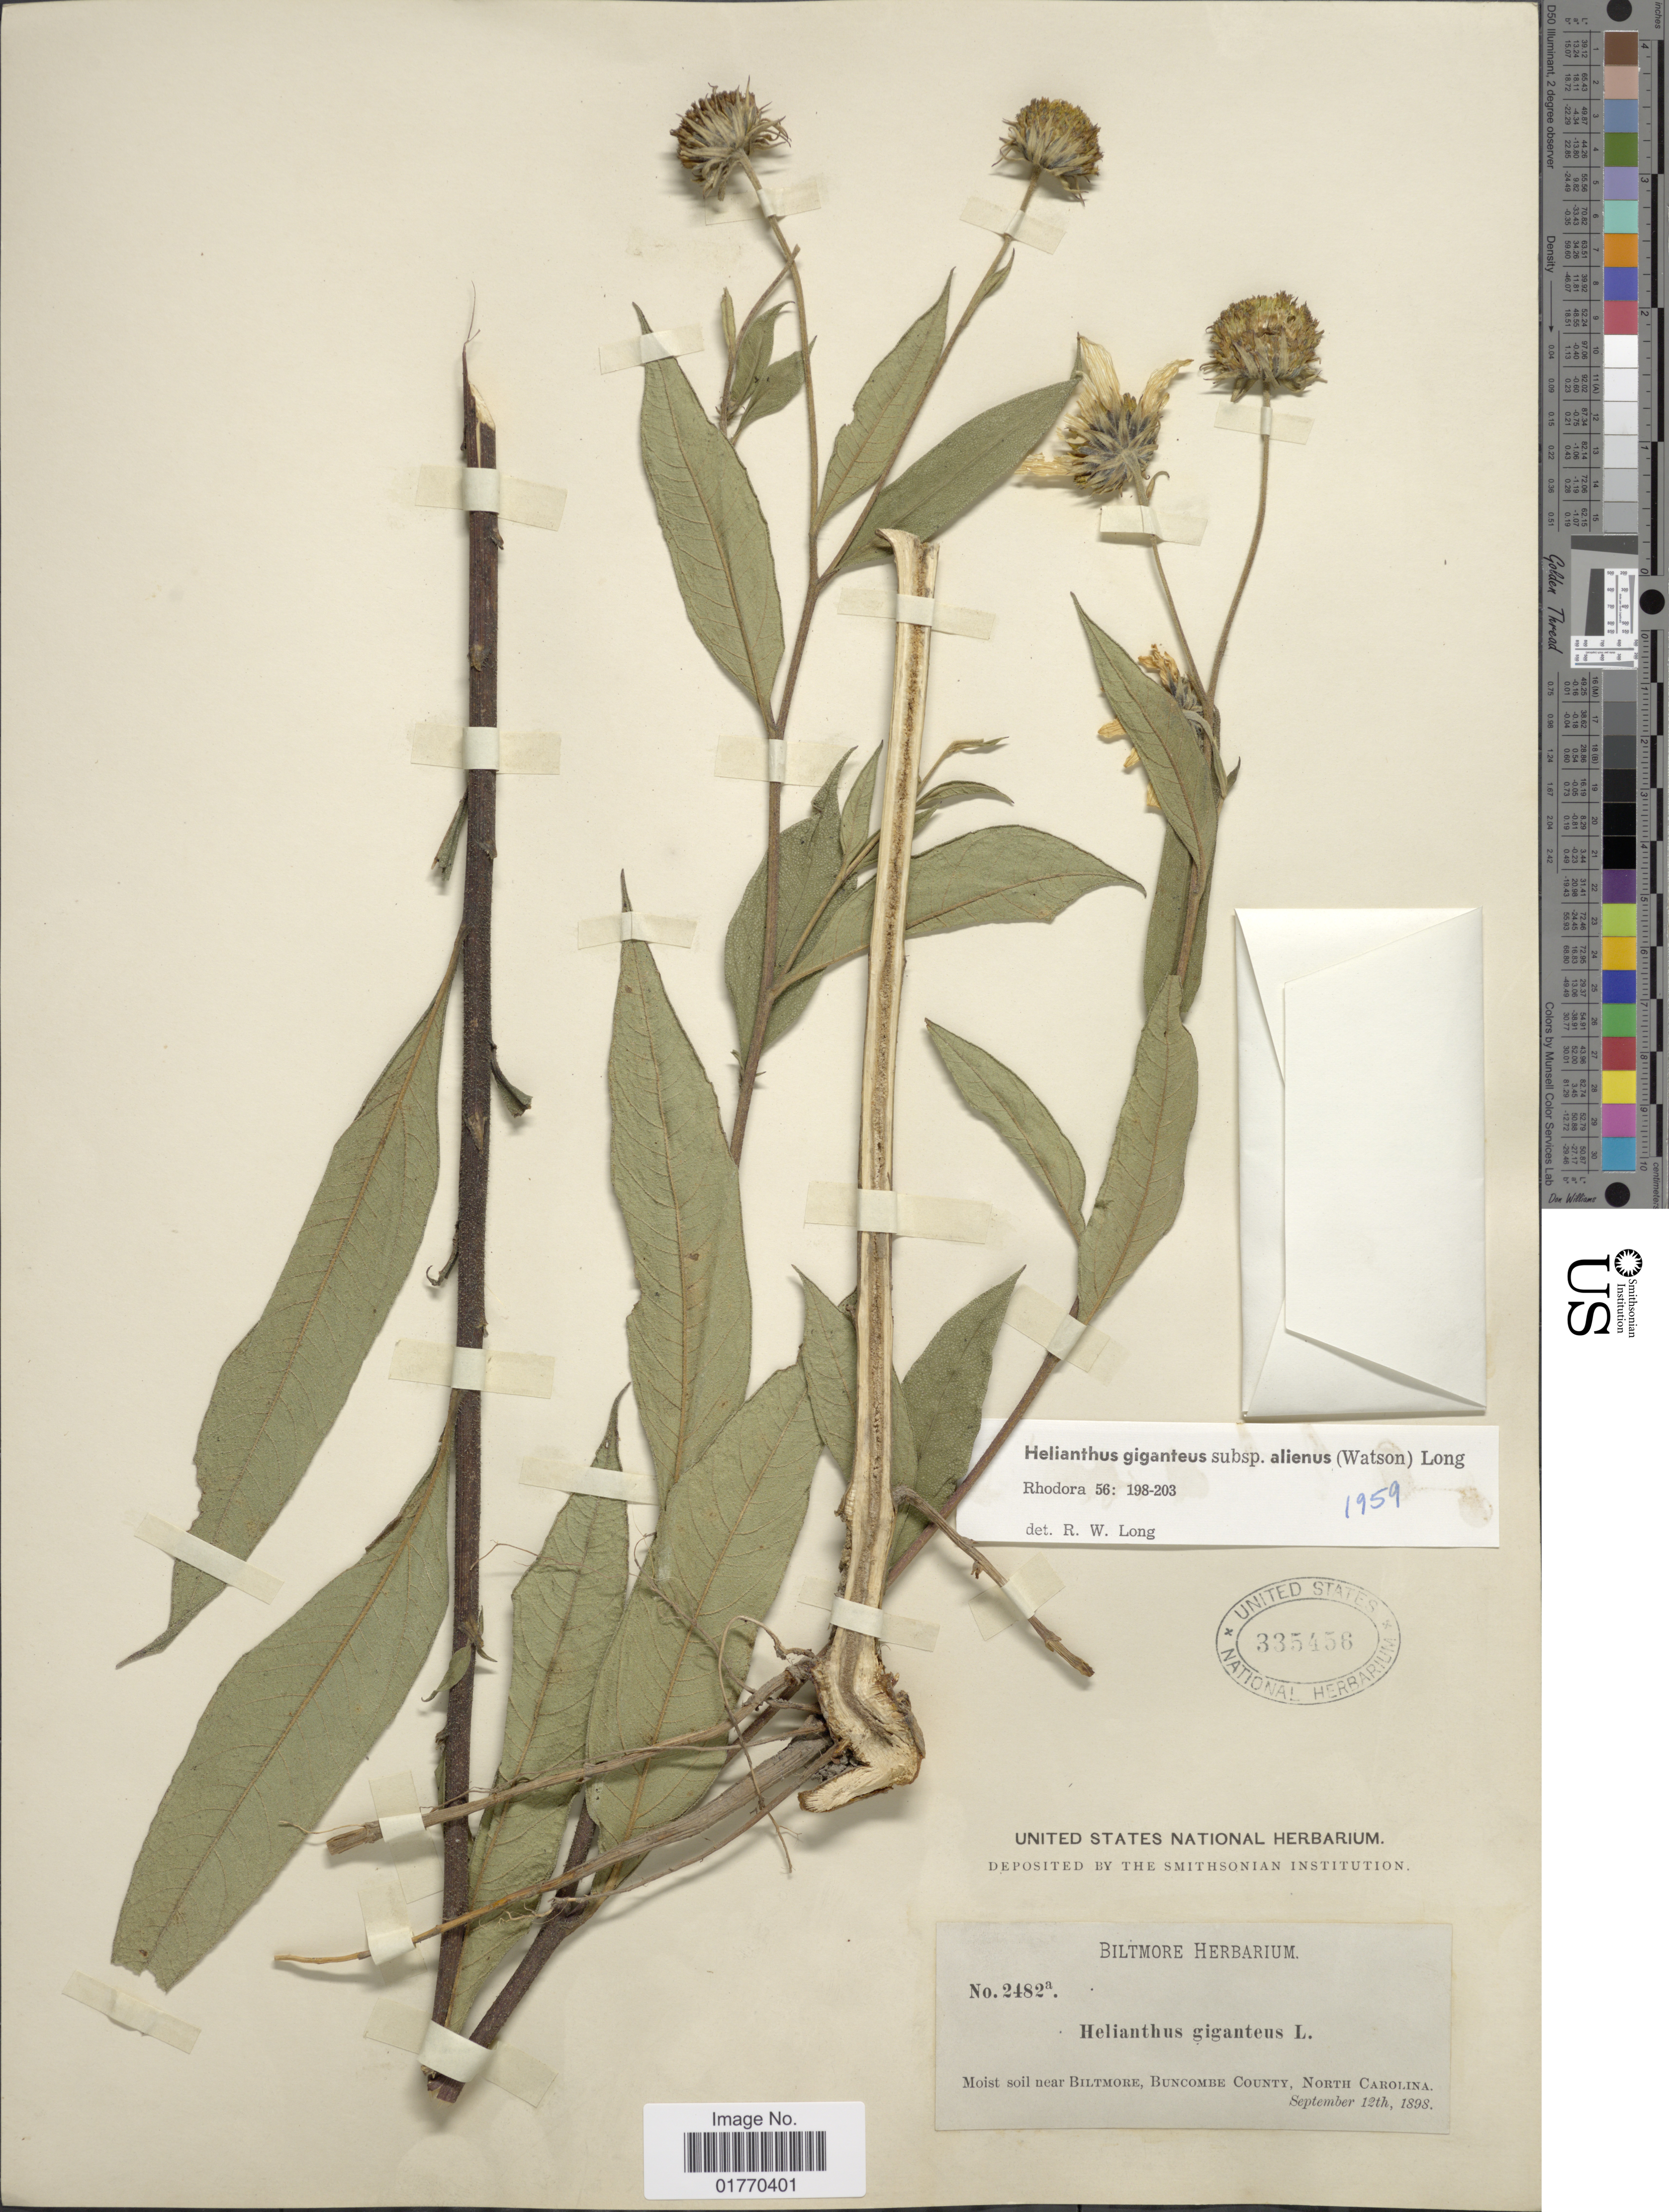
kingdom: Plantae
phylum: Tracheophyta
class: Magnoliopsida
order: Asterales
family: Asteraceae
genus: Helianthus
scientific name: Helianthus giganteus subsp. alienus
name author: (E. Watson) R.W. Long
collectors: ex herb. Biltmore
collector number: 2482a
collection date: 1898-09-12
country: United States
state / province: North Carolina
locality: Moist soil near Biltmore, Buncombe County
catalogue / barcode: US 335456